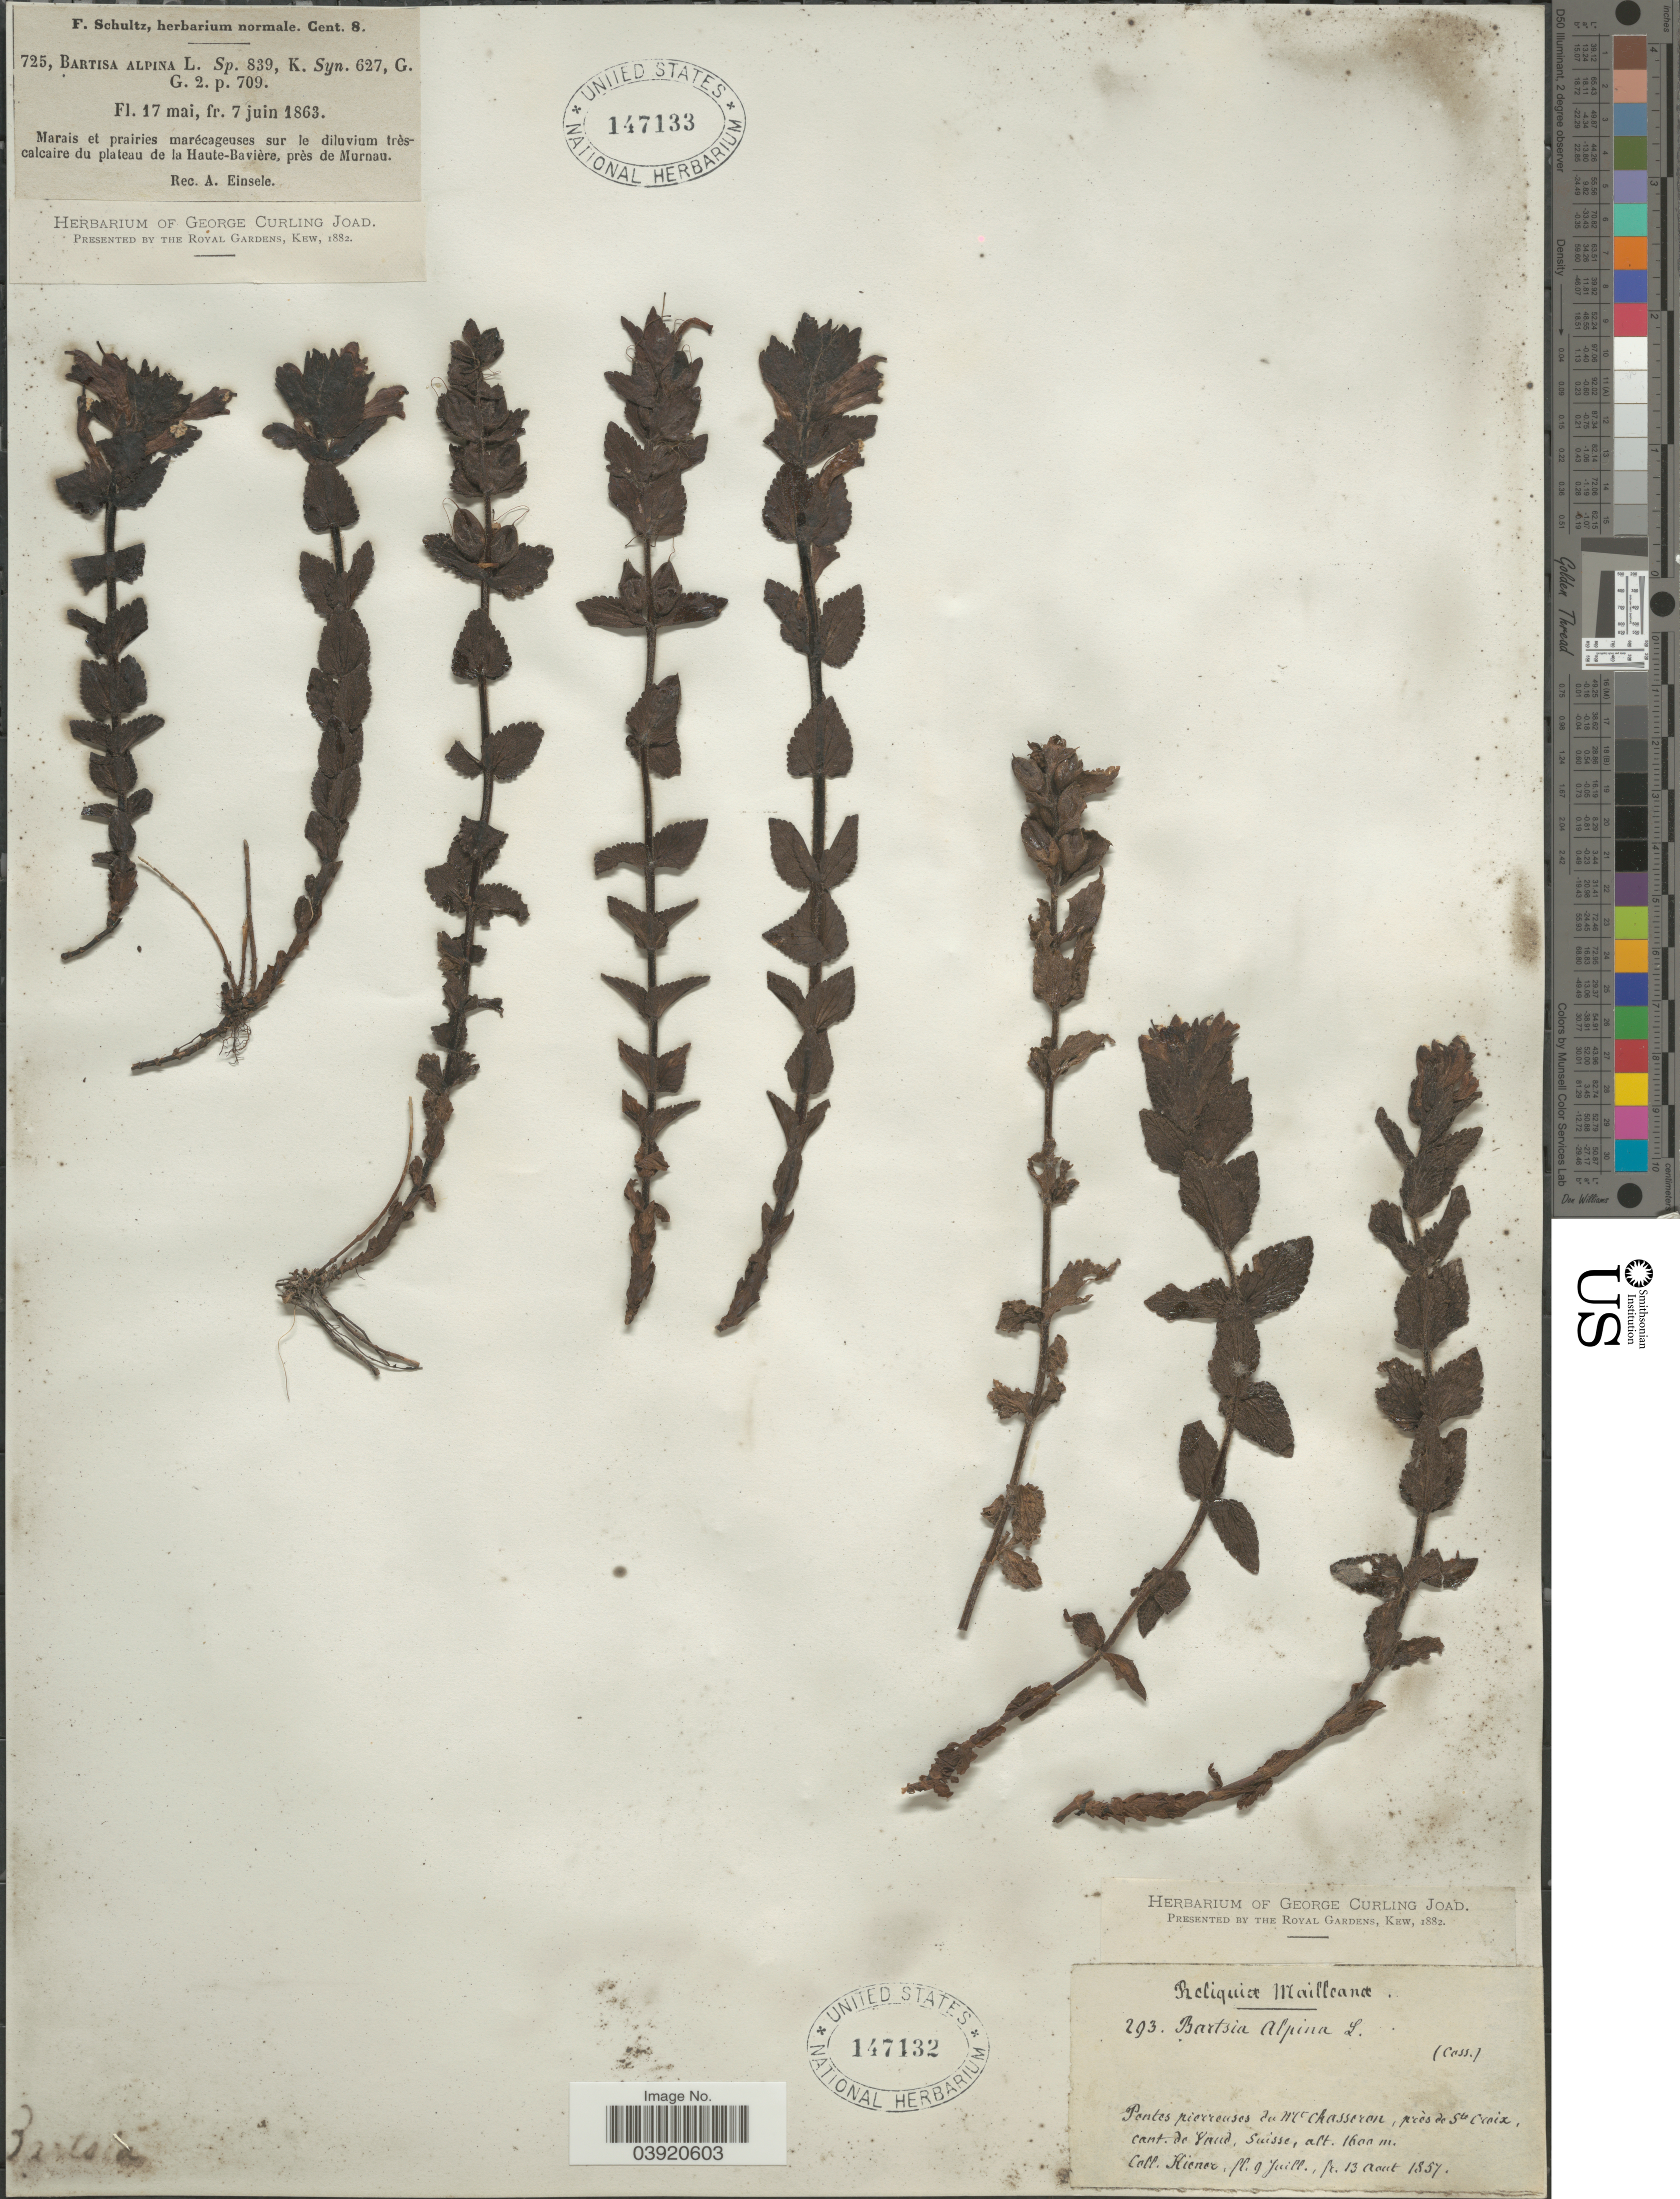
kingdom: Plantae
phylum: Tracheophyta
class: Magnoliopsida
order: Lamiales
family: Orobanchaceae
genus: Bartsia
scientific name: Bartsia alpina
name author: L.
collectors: F. Schultz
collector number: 725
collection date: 1863-05-17/1863-06-07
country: Germany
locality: Marais et prairies marécageuses sur le diluvium trés-calcaire du plateau de la Haute-Bavière, près de Murnau.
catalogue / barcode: US 147133